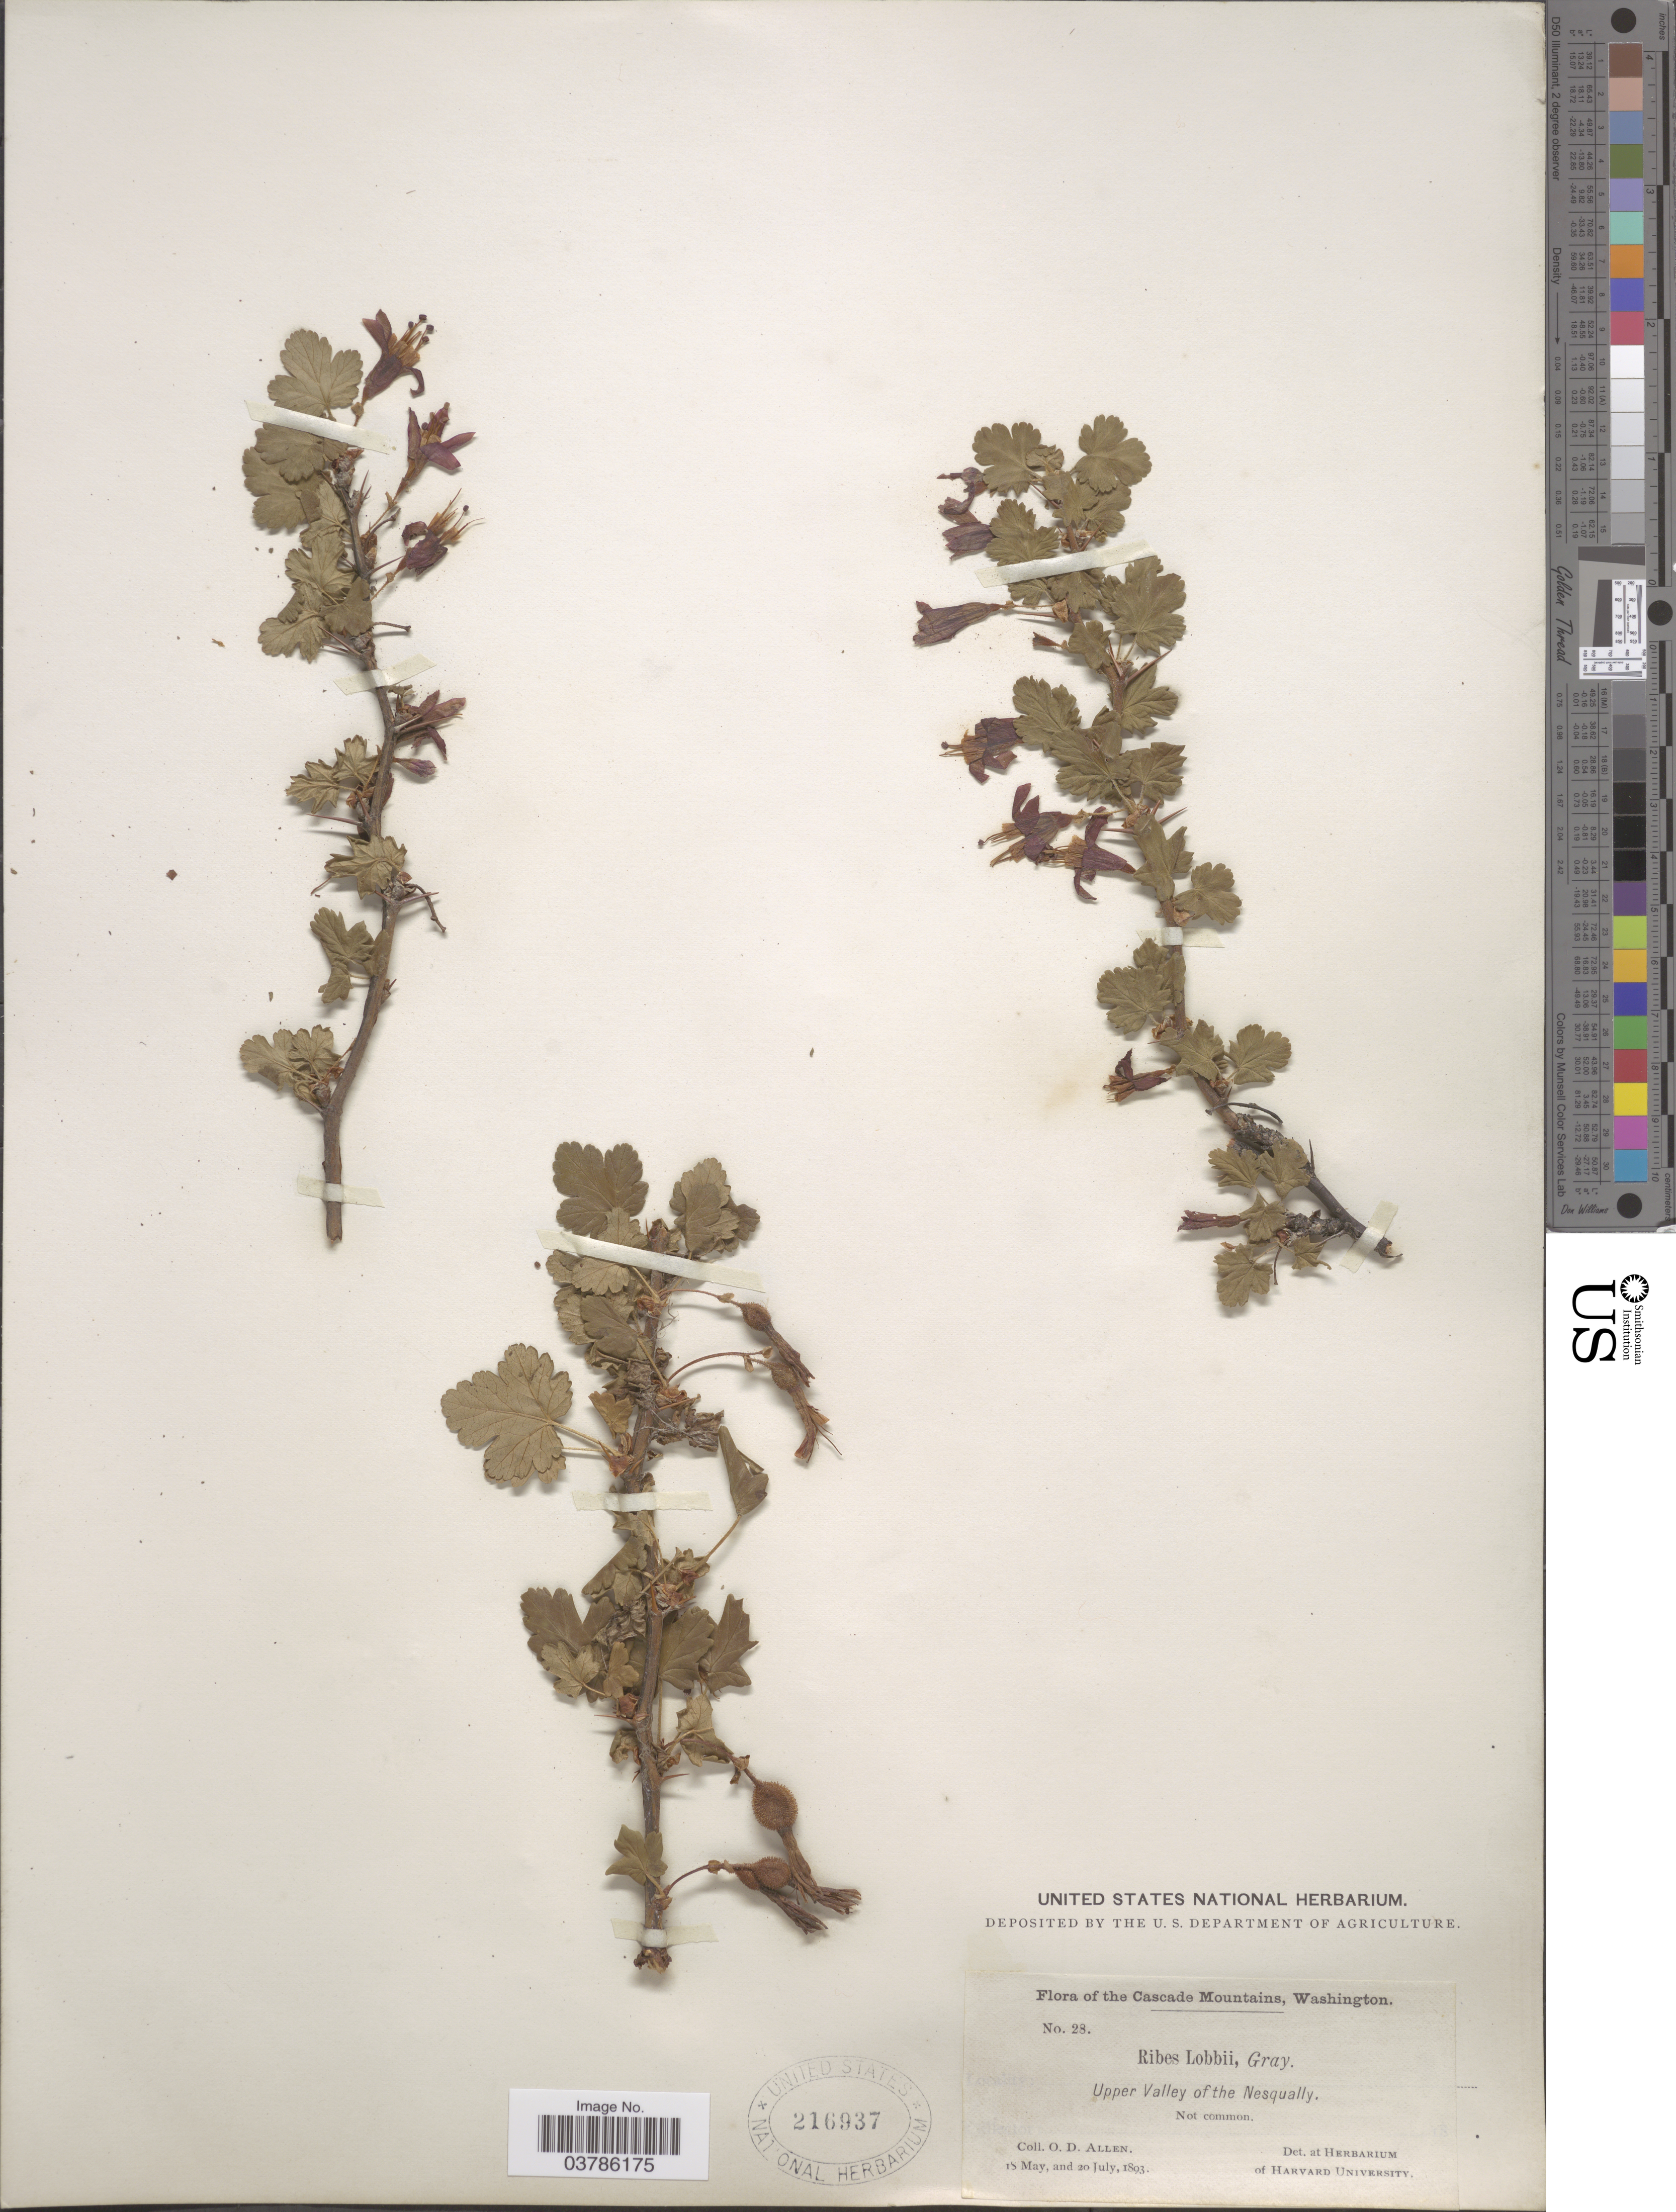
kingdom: Plantae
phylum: Tracheophyta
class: Magnoliopsida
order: Saxifragales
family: Grossulariaceae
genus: Ribes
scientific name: Ribes lobbii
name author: A. Gray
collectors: O. D. Allen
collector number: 28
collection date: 1893-05-18/1893-07-20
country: United States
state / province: Washington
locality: The Cascade Mountains. Upper Valley of the Nesqually.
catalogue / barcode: US 216937